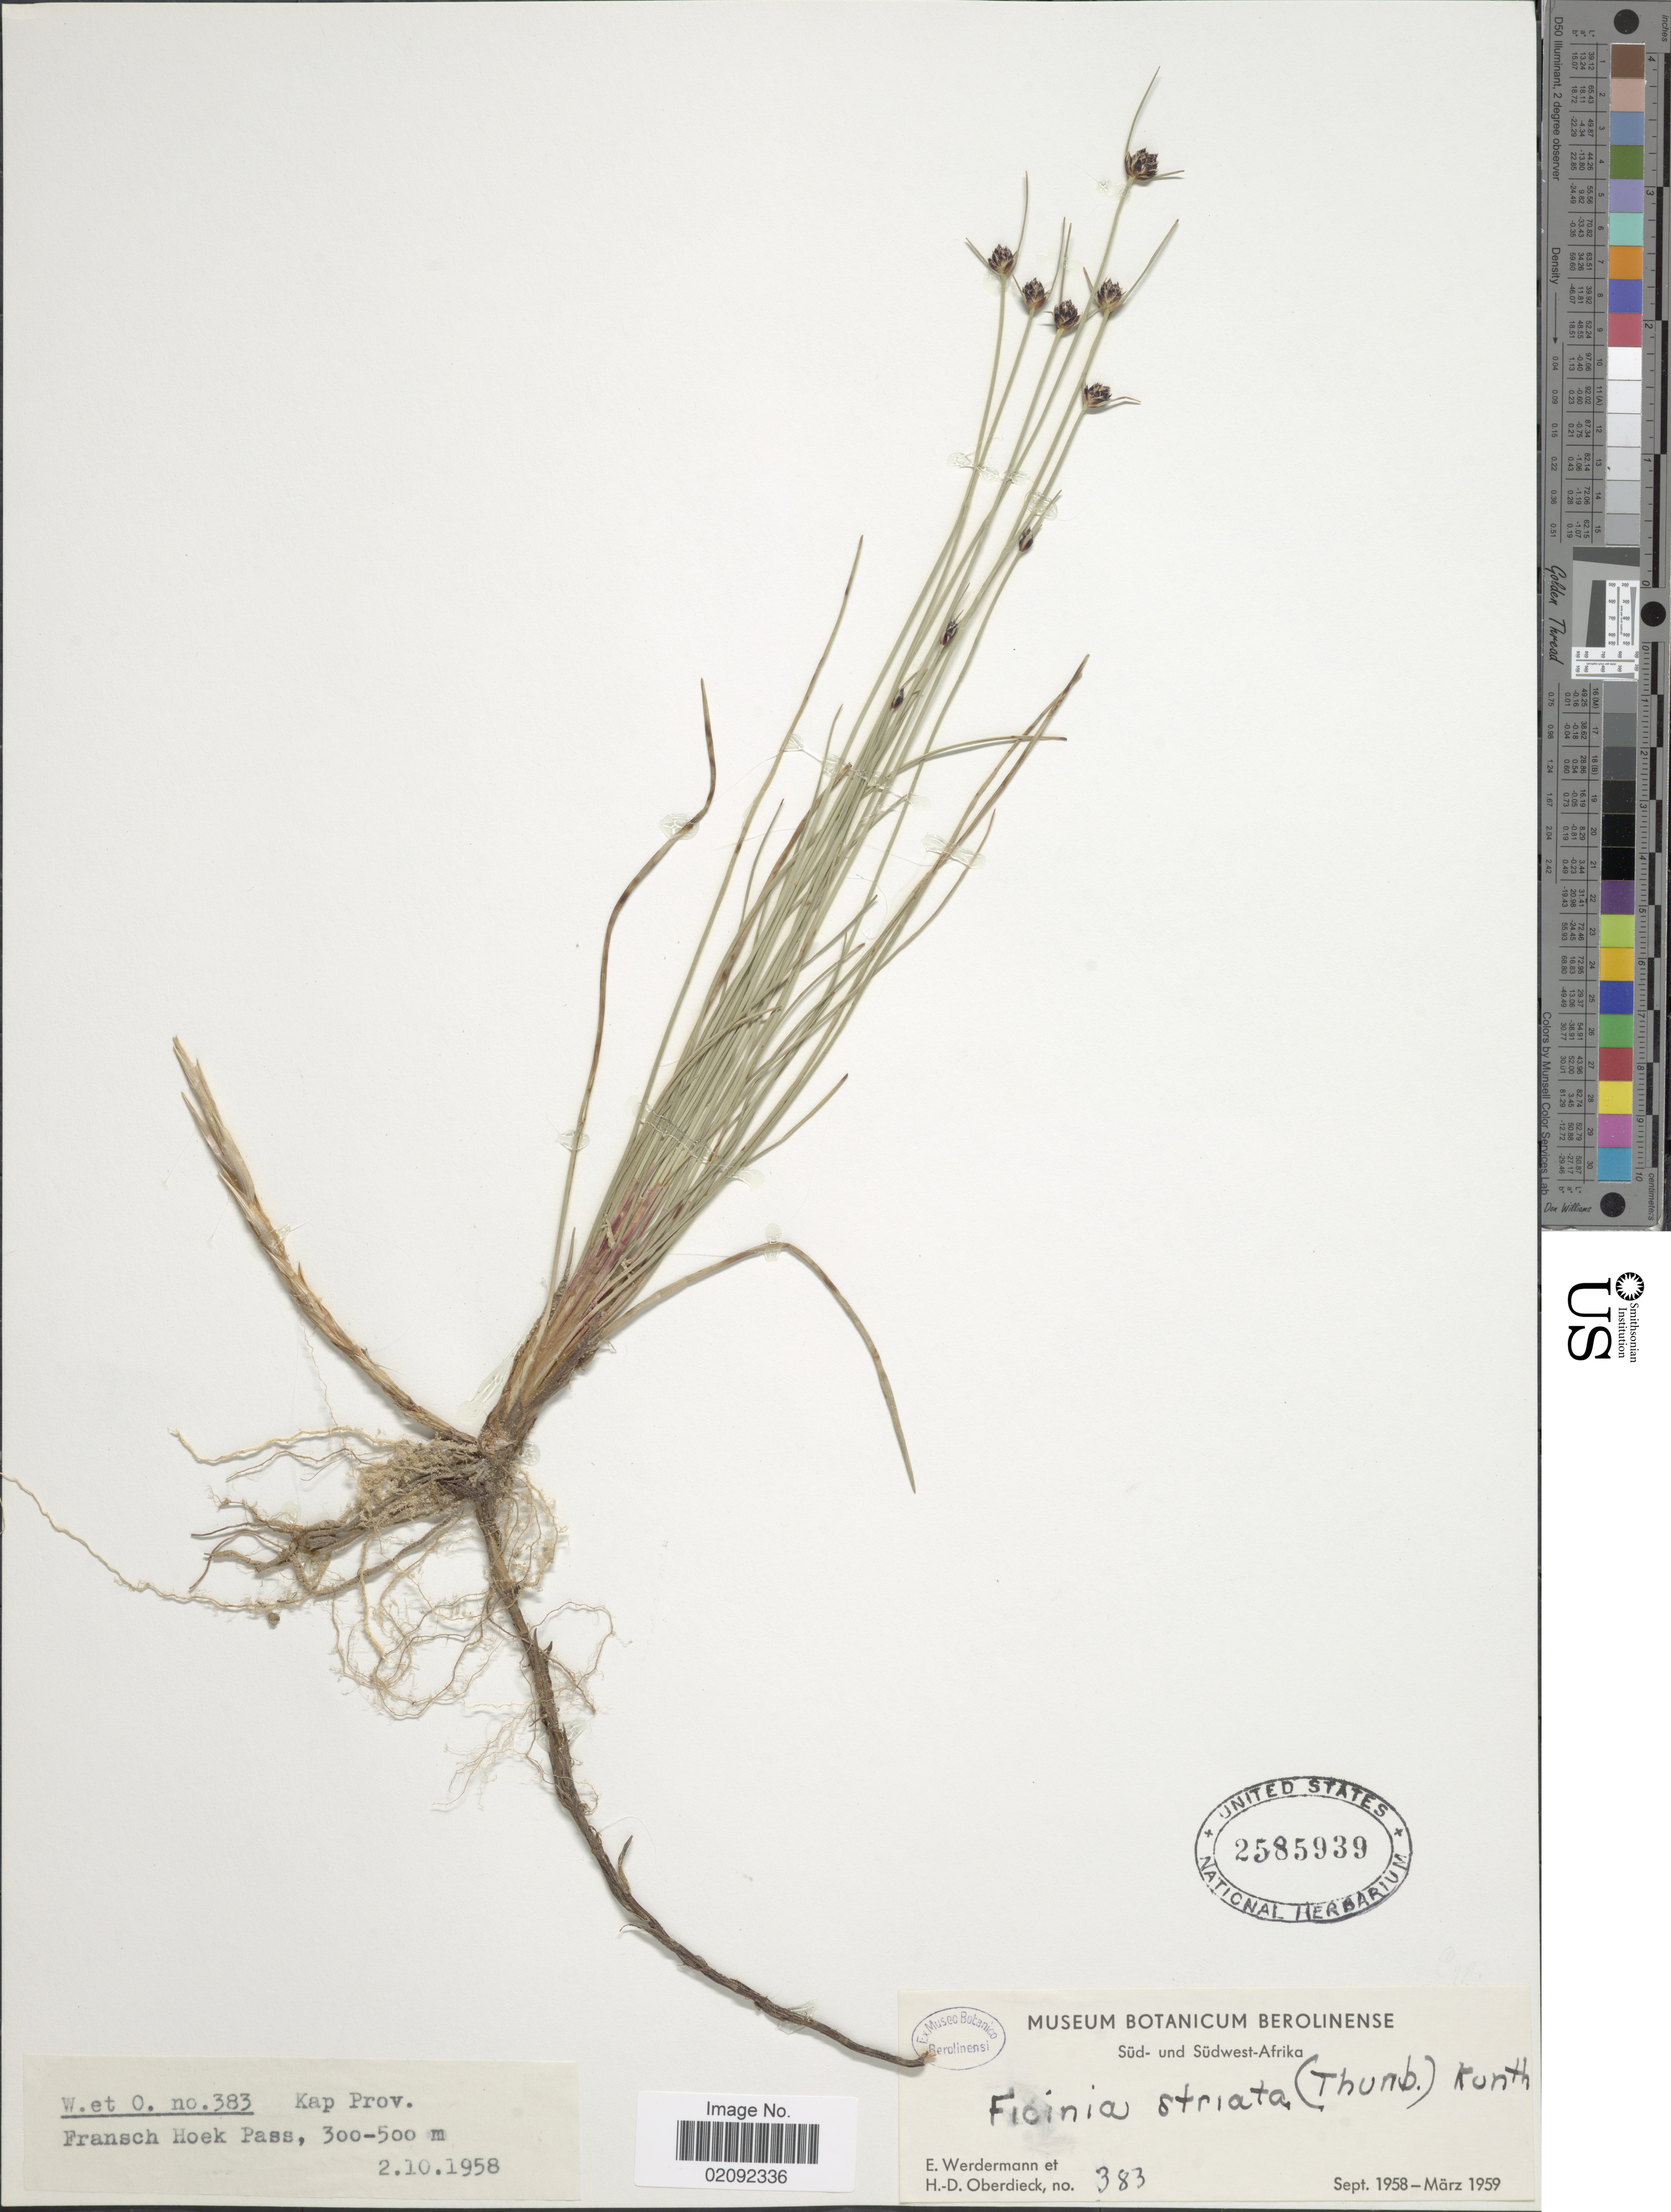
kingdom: Plantae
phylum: Tracheophyta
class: Liliopsida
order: Poales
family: Cyperaceae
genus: Ficinia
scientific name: Ficinia indica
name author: (Lam.) H. Pfeiff.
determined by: Strong, Mark T., (BOT), Smithsonian Institution - National Museum of Natural History (UNITED STATES)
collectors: E. Werdermann & H. Oberdieck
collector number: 383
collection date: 1958-10-02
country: South Africa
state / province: Western Cape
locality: Kap Prov. Fransch Hoek Pass, Süd- und Südwest-Afrika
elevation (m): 300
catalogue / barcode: US 2585939